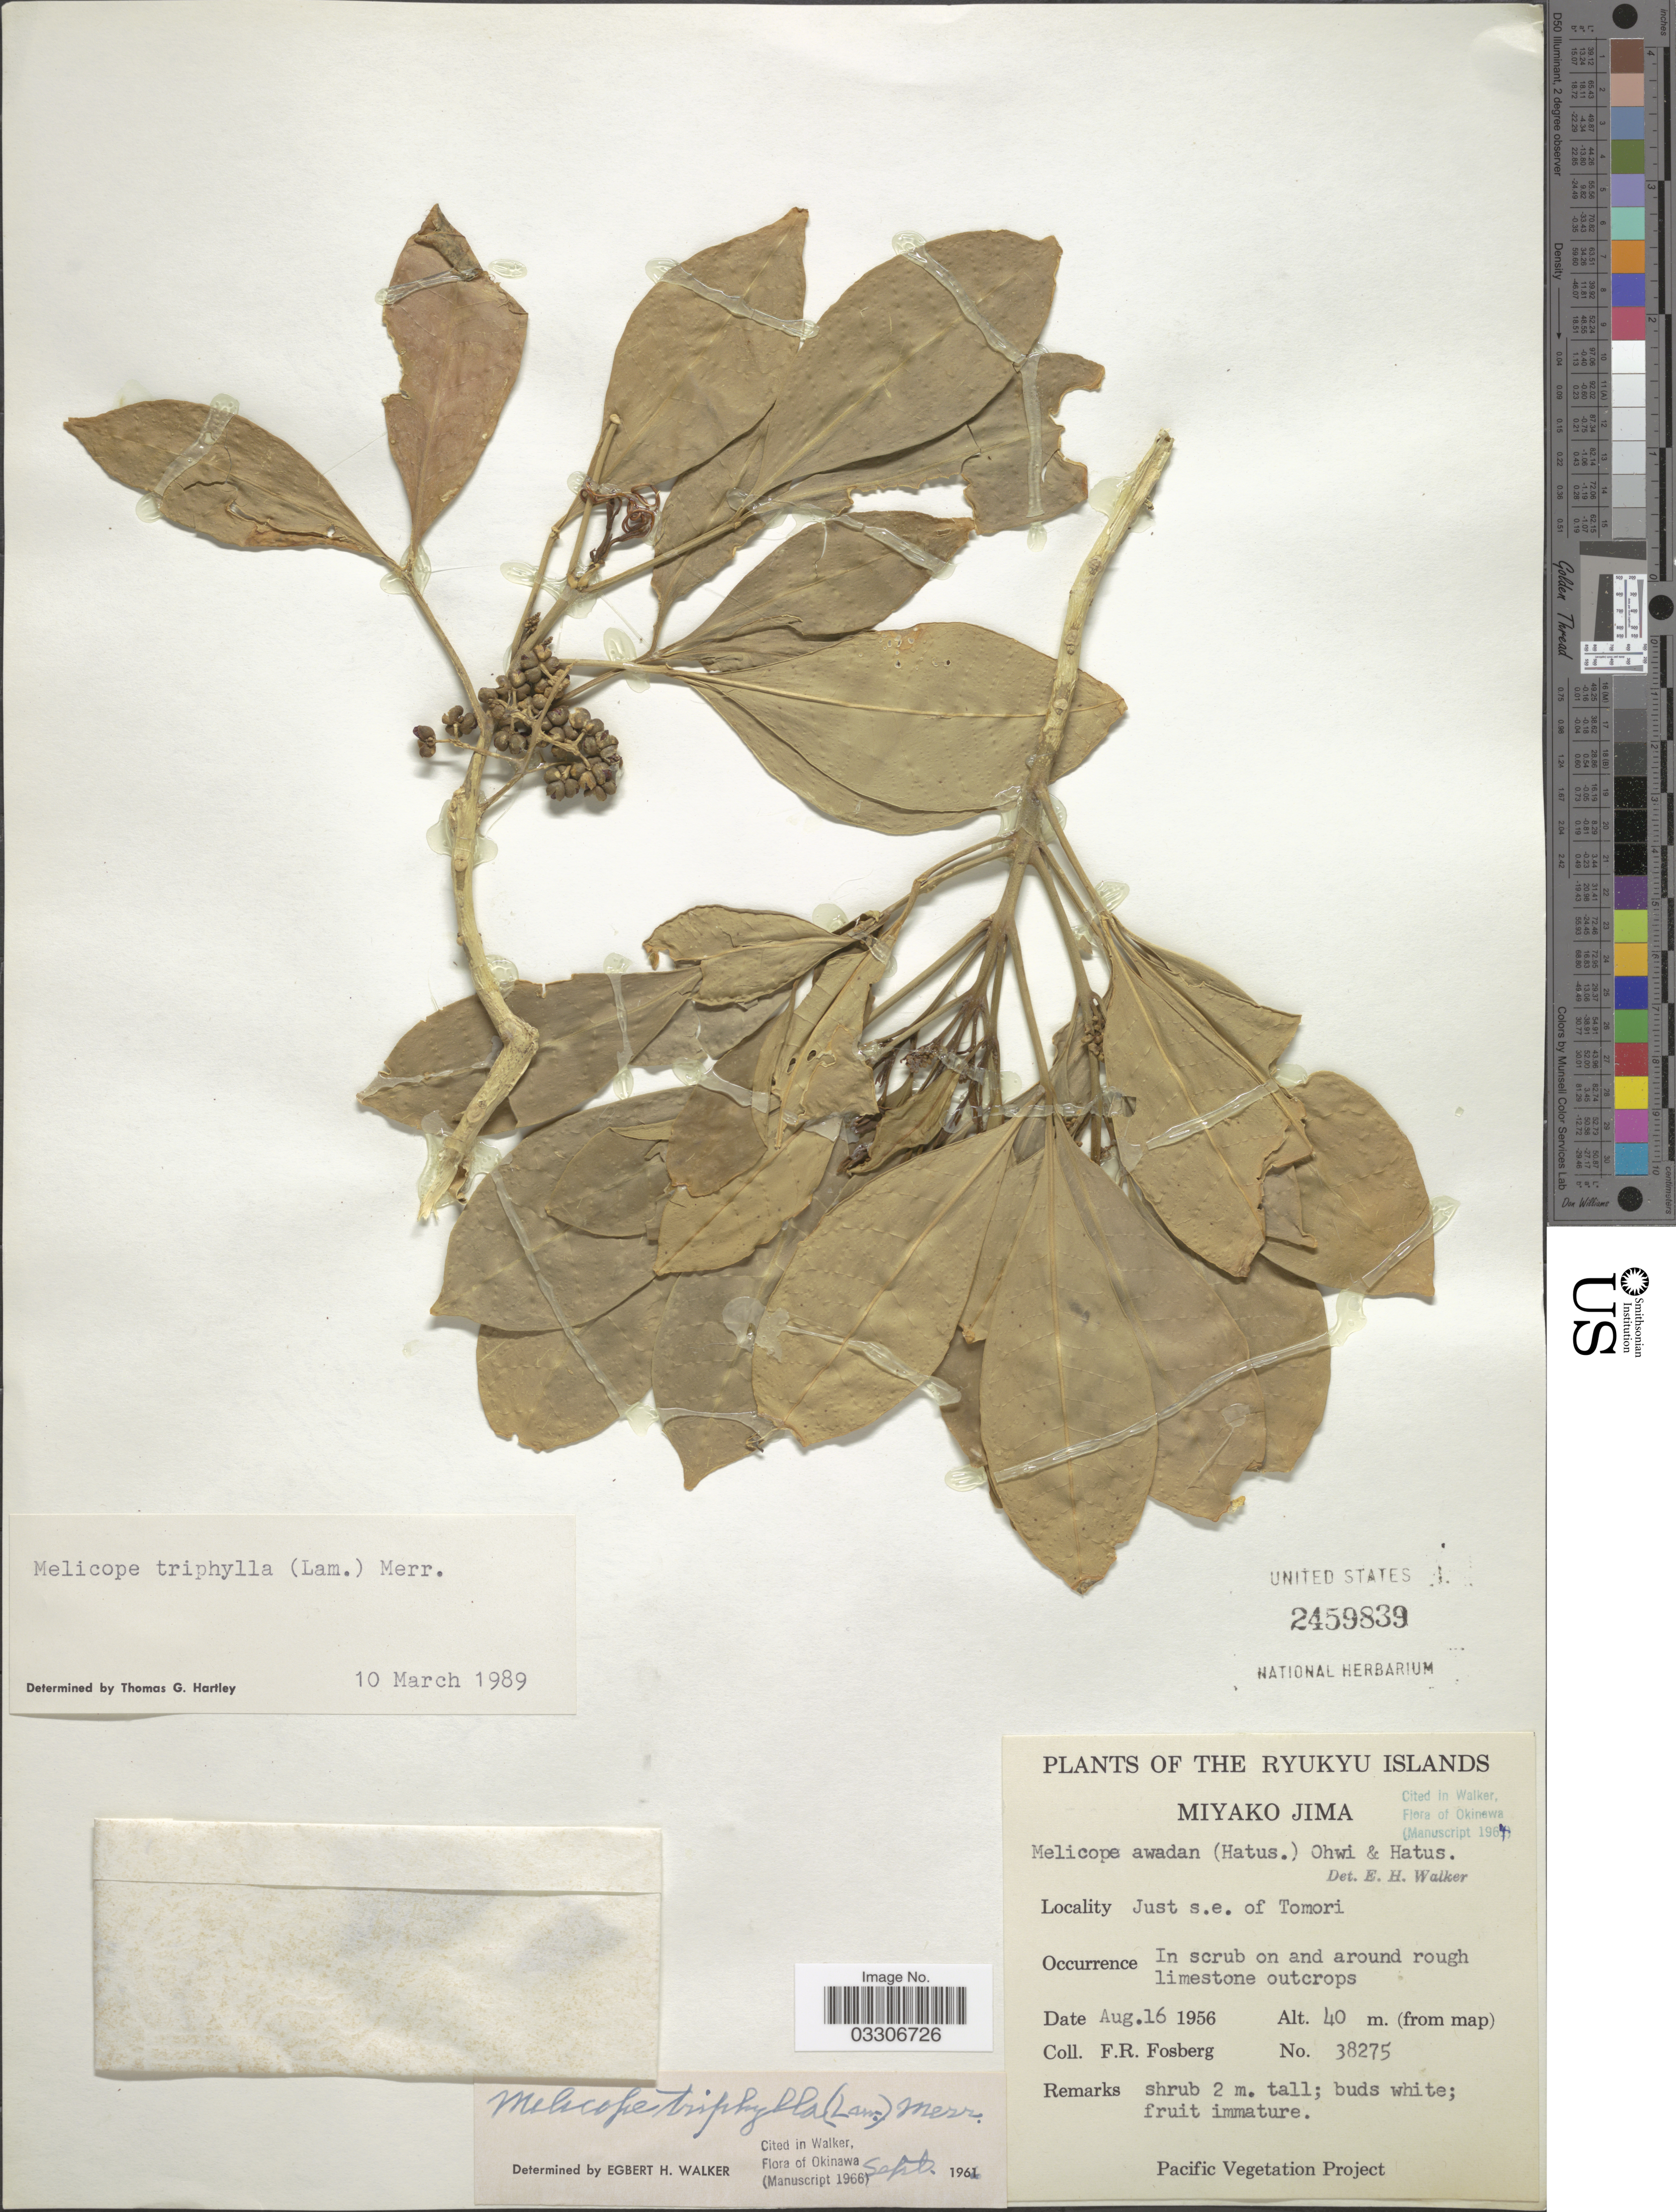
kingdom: Plantae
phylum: Tracheophyta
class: Magnoliopsida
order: Sapindales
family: Rutaceae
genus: Melicope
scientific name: Melicope triphylla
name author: (Lam.) Merr.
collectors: F. R. Fosberg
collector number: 38275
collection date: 1956-08-16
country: Japan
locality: Ryukyu Islands. Miyako Jima. Just s.e. of Tomori.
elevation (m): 40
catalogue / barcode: US 2459839